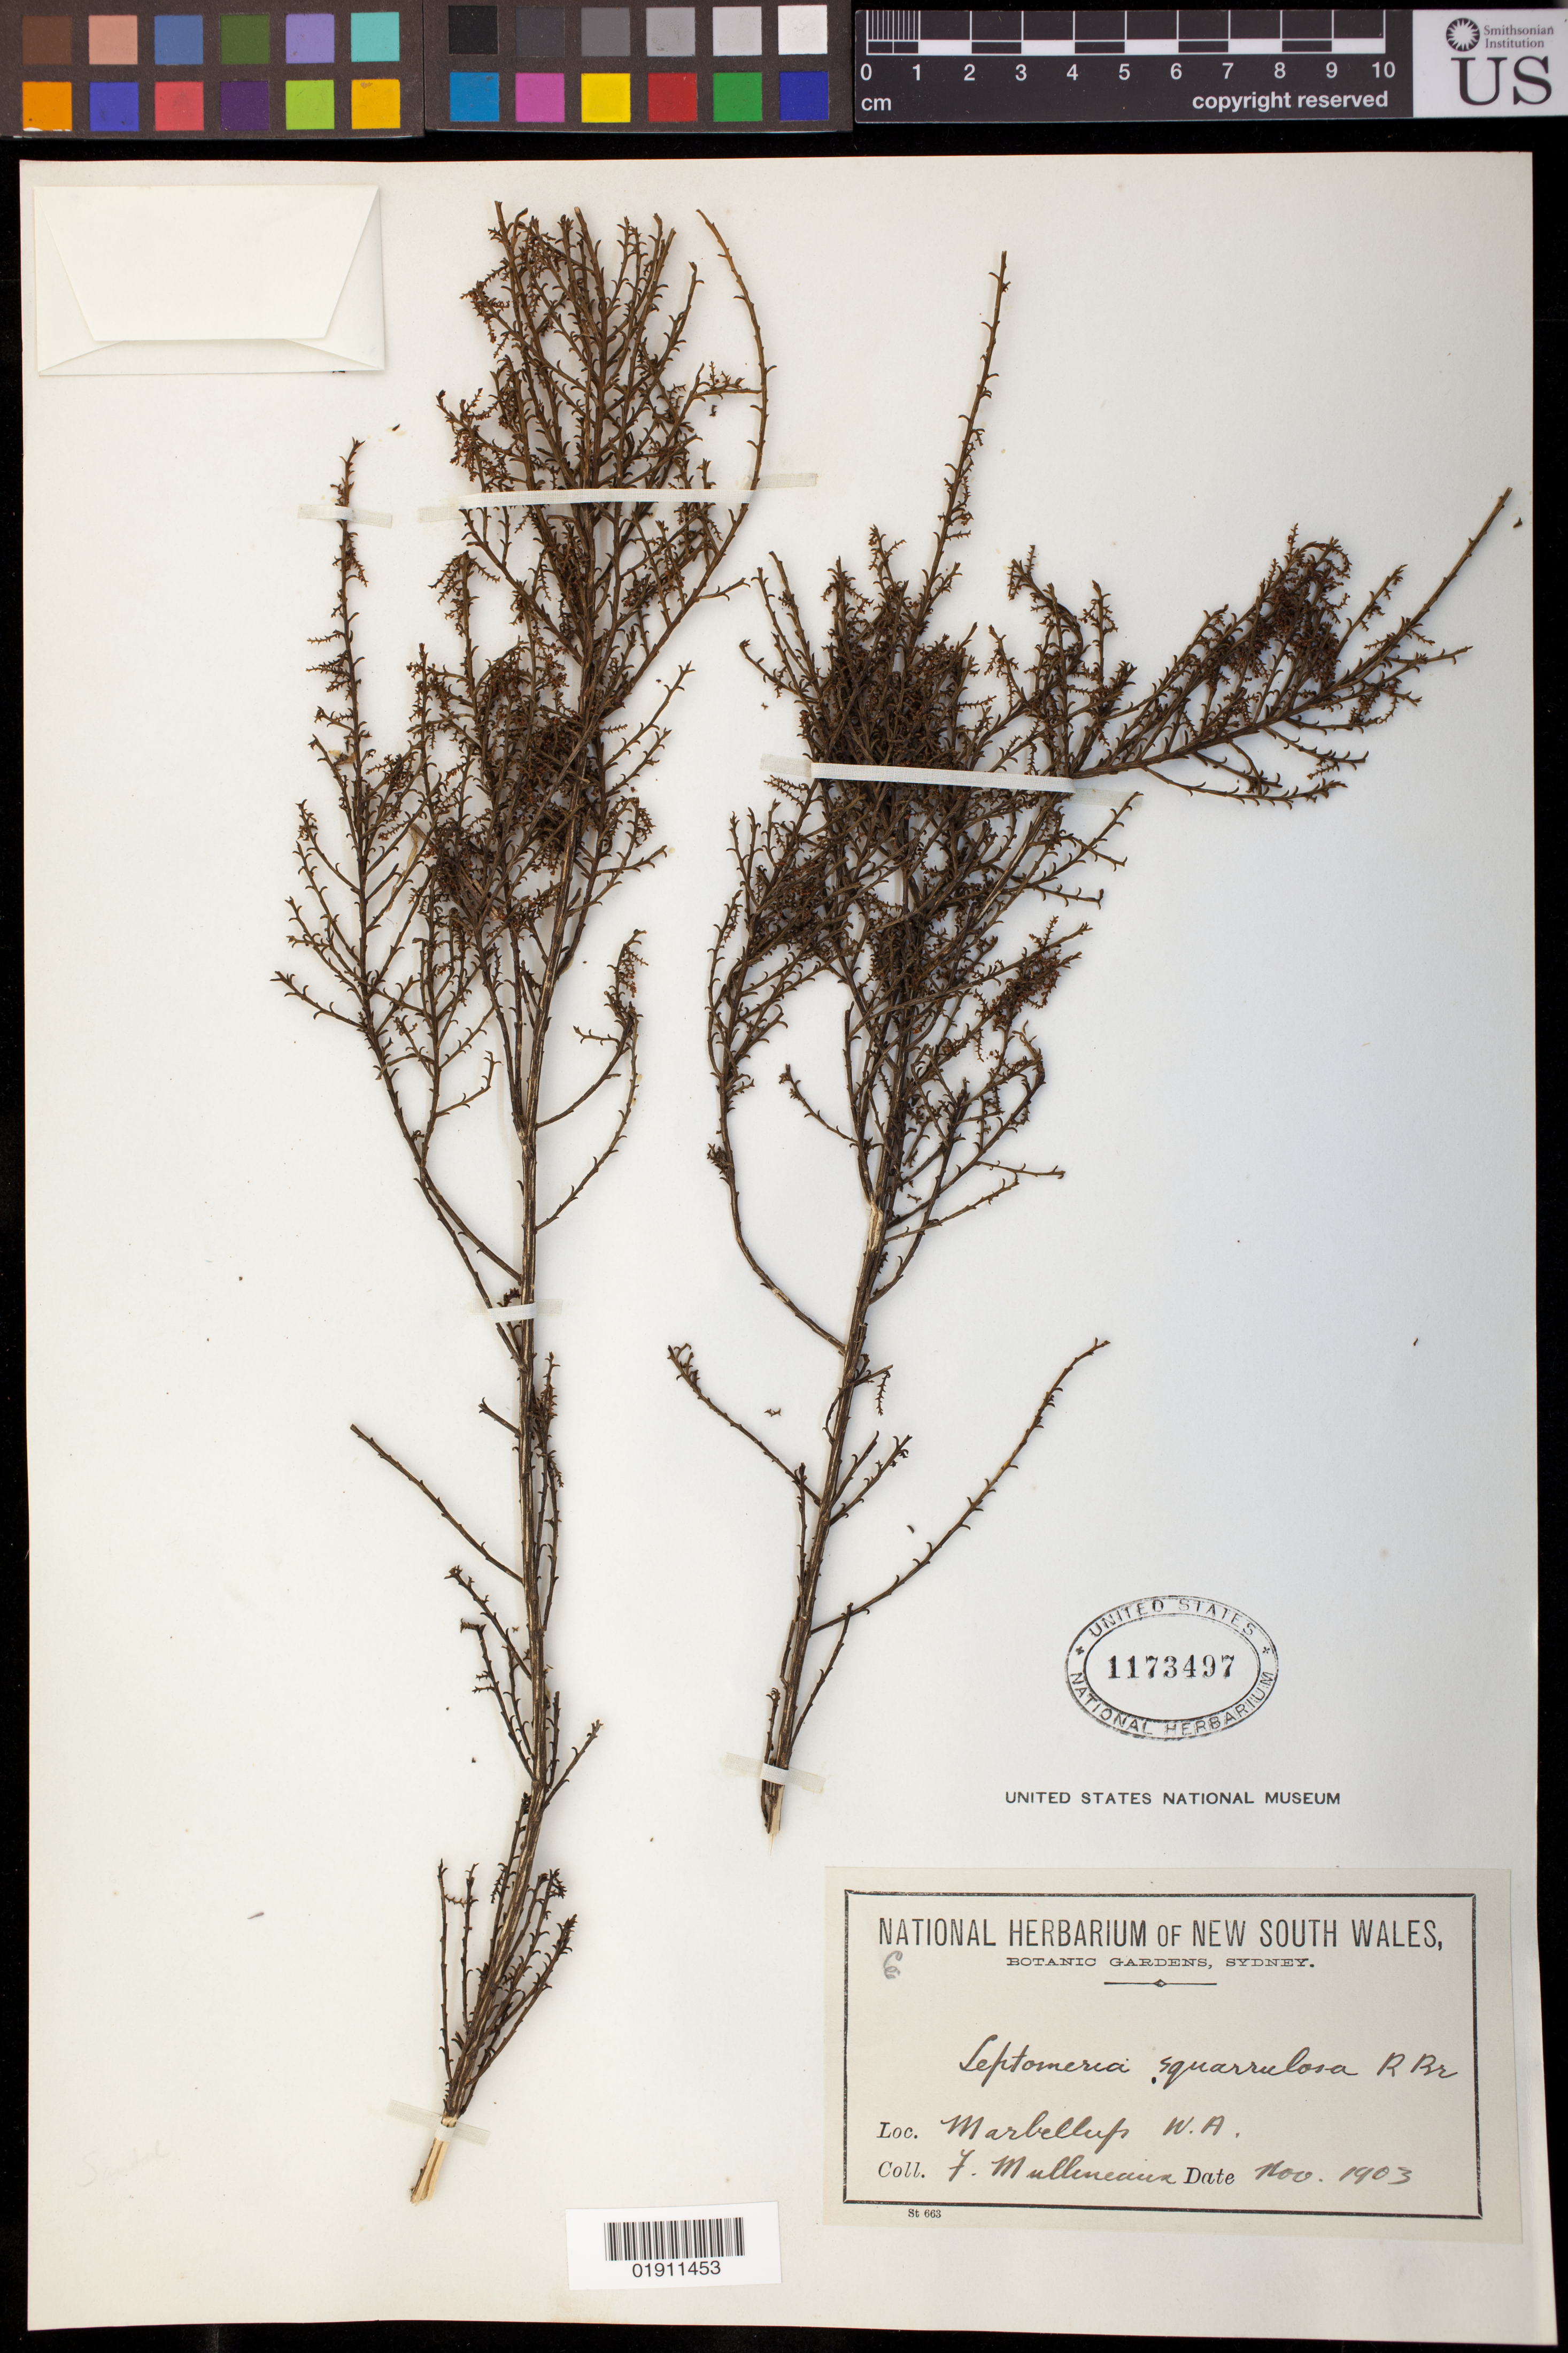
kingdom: Plantae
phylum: Tracheophyta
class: Magnoliopsida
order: Santalales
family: Amphorogynaceae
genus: Leptomeria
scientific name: Leptomeria squarrulosa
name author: R. Br.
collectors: F. Mullenemia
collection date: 1903-11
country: Australia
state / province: Western Australia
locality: Marbellup, W.A.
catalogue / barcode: US 1173497